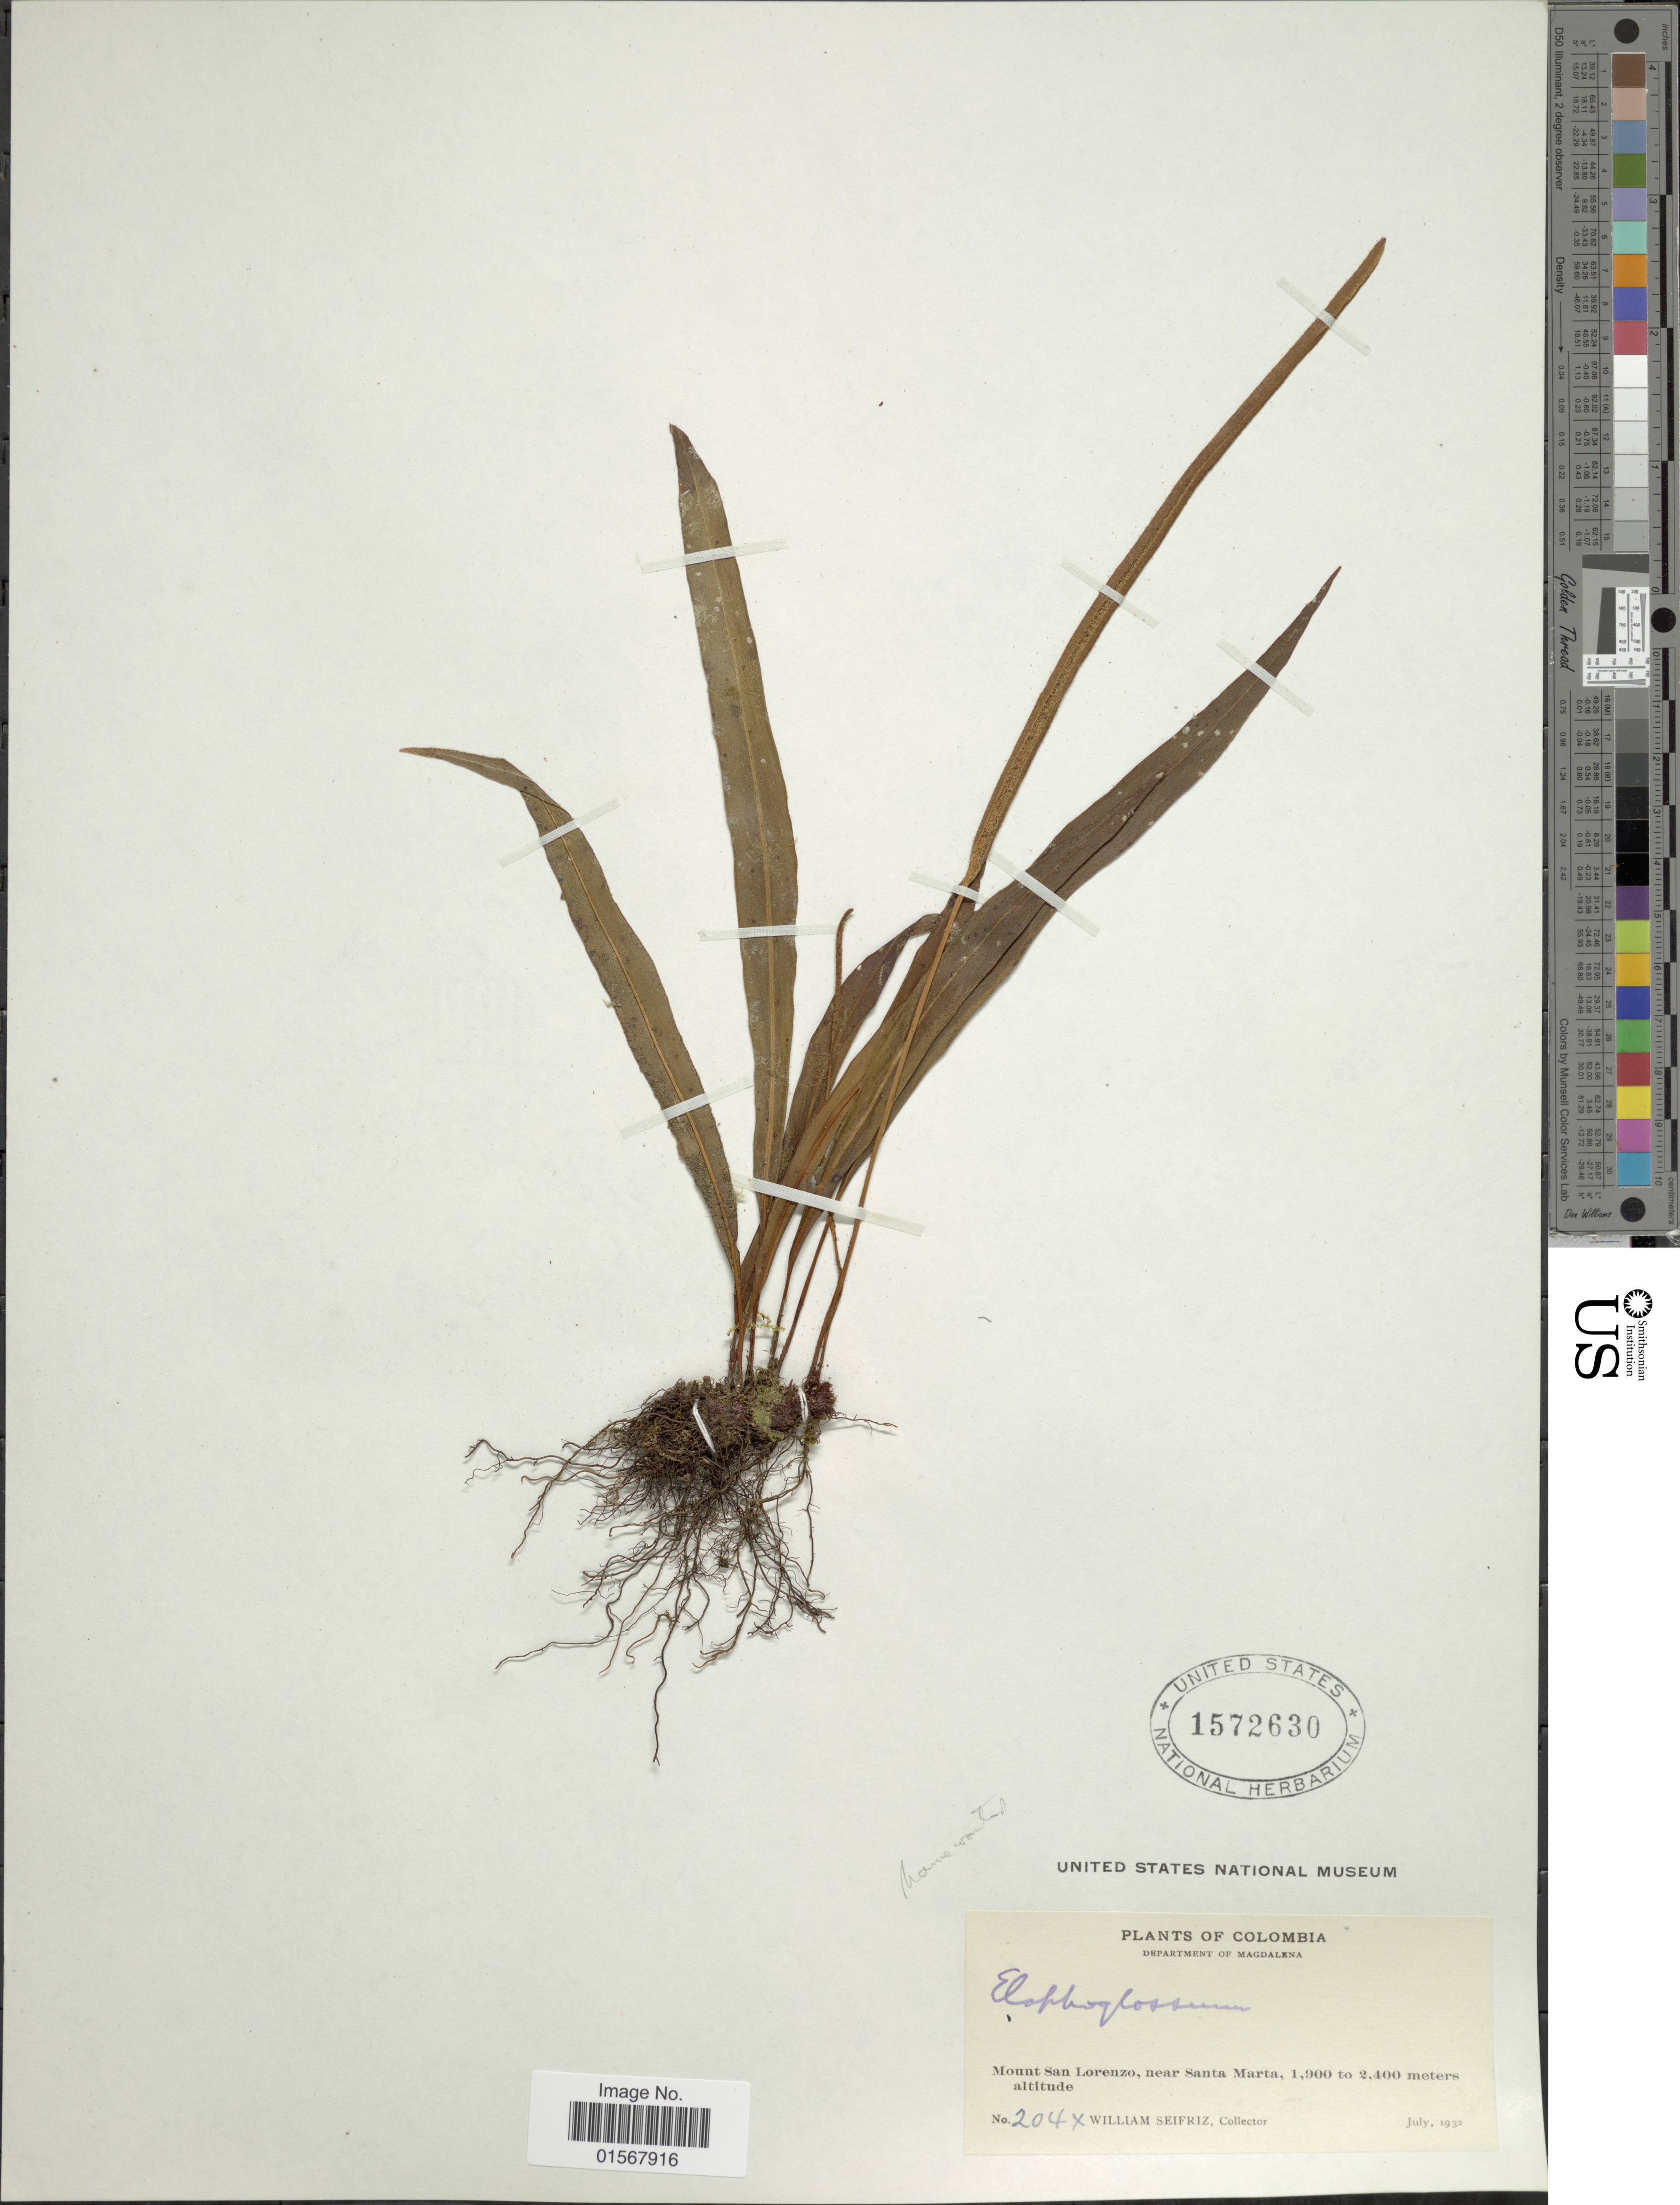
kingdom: Plantae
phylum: Tracheophyta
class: Polypodiopsida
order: Polypodiales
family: Dryopteridaceae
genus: Elaphoglossum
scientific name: Elaphoglossum sp.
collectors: W. Seifriz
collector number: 204X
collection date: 1932-07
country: Colombia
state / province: Magdalena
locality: Department of Magdalena, Mount San Lorenzo, near Santa Marta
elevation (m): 1900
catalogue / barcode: US 1572630